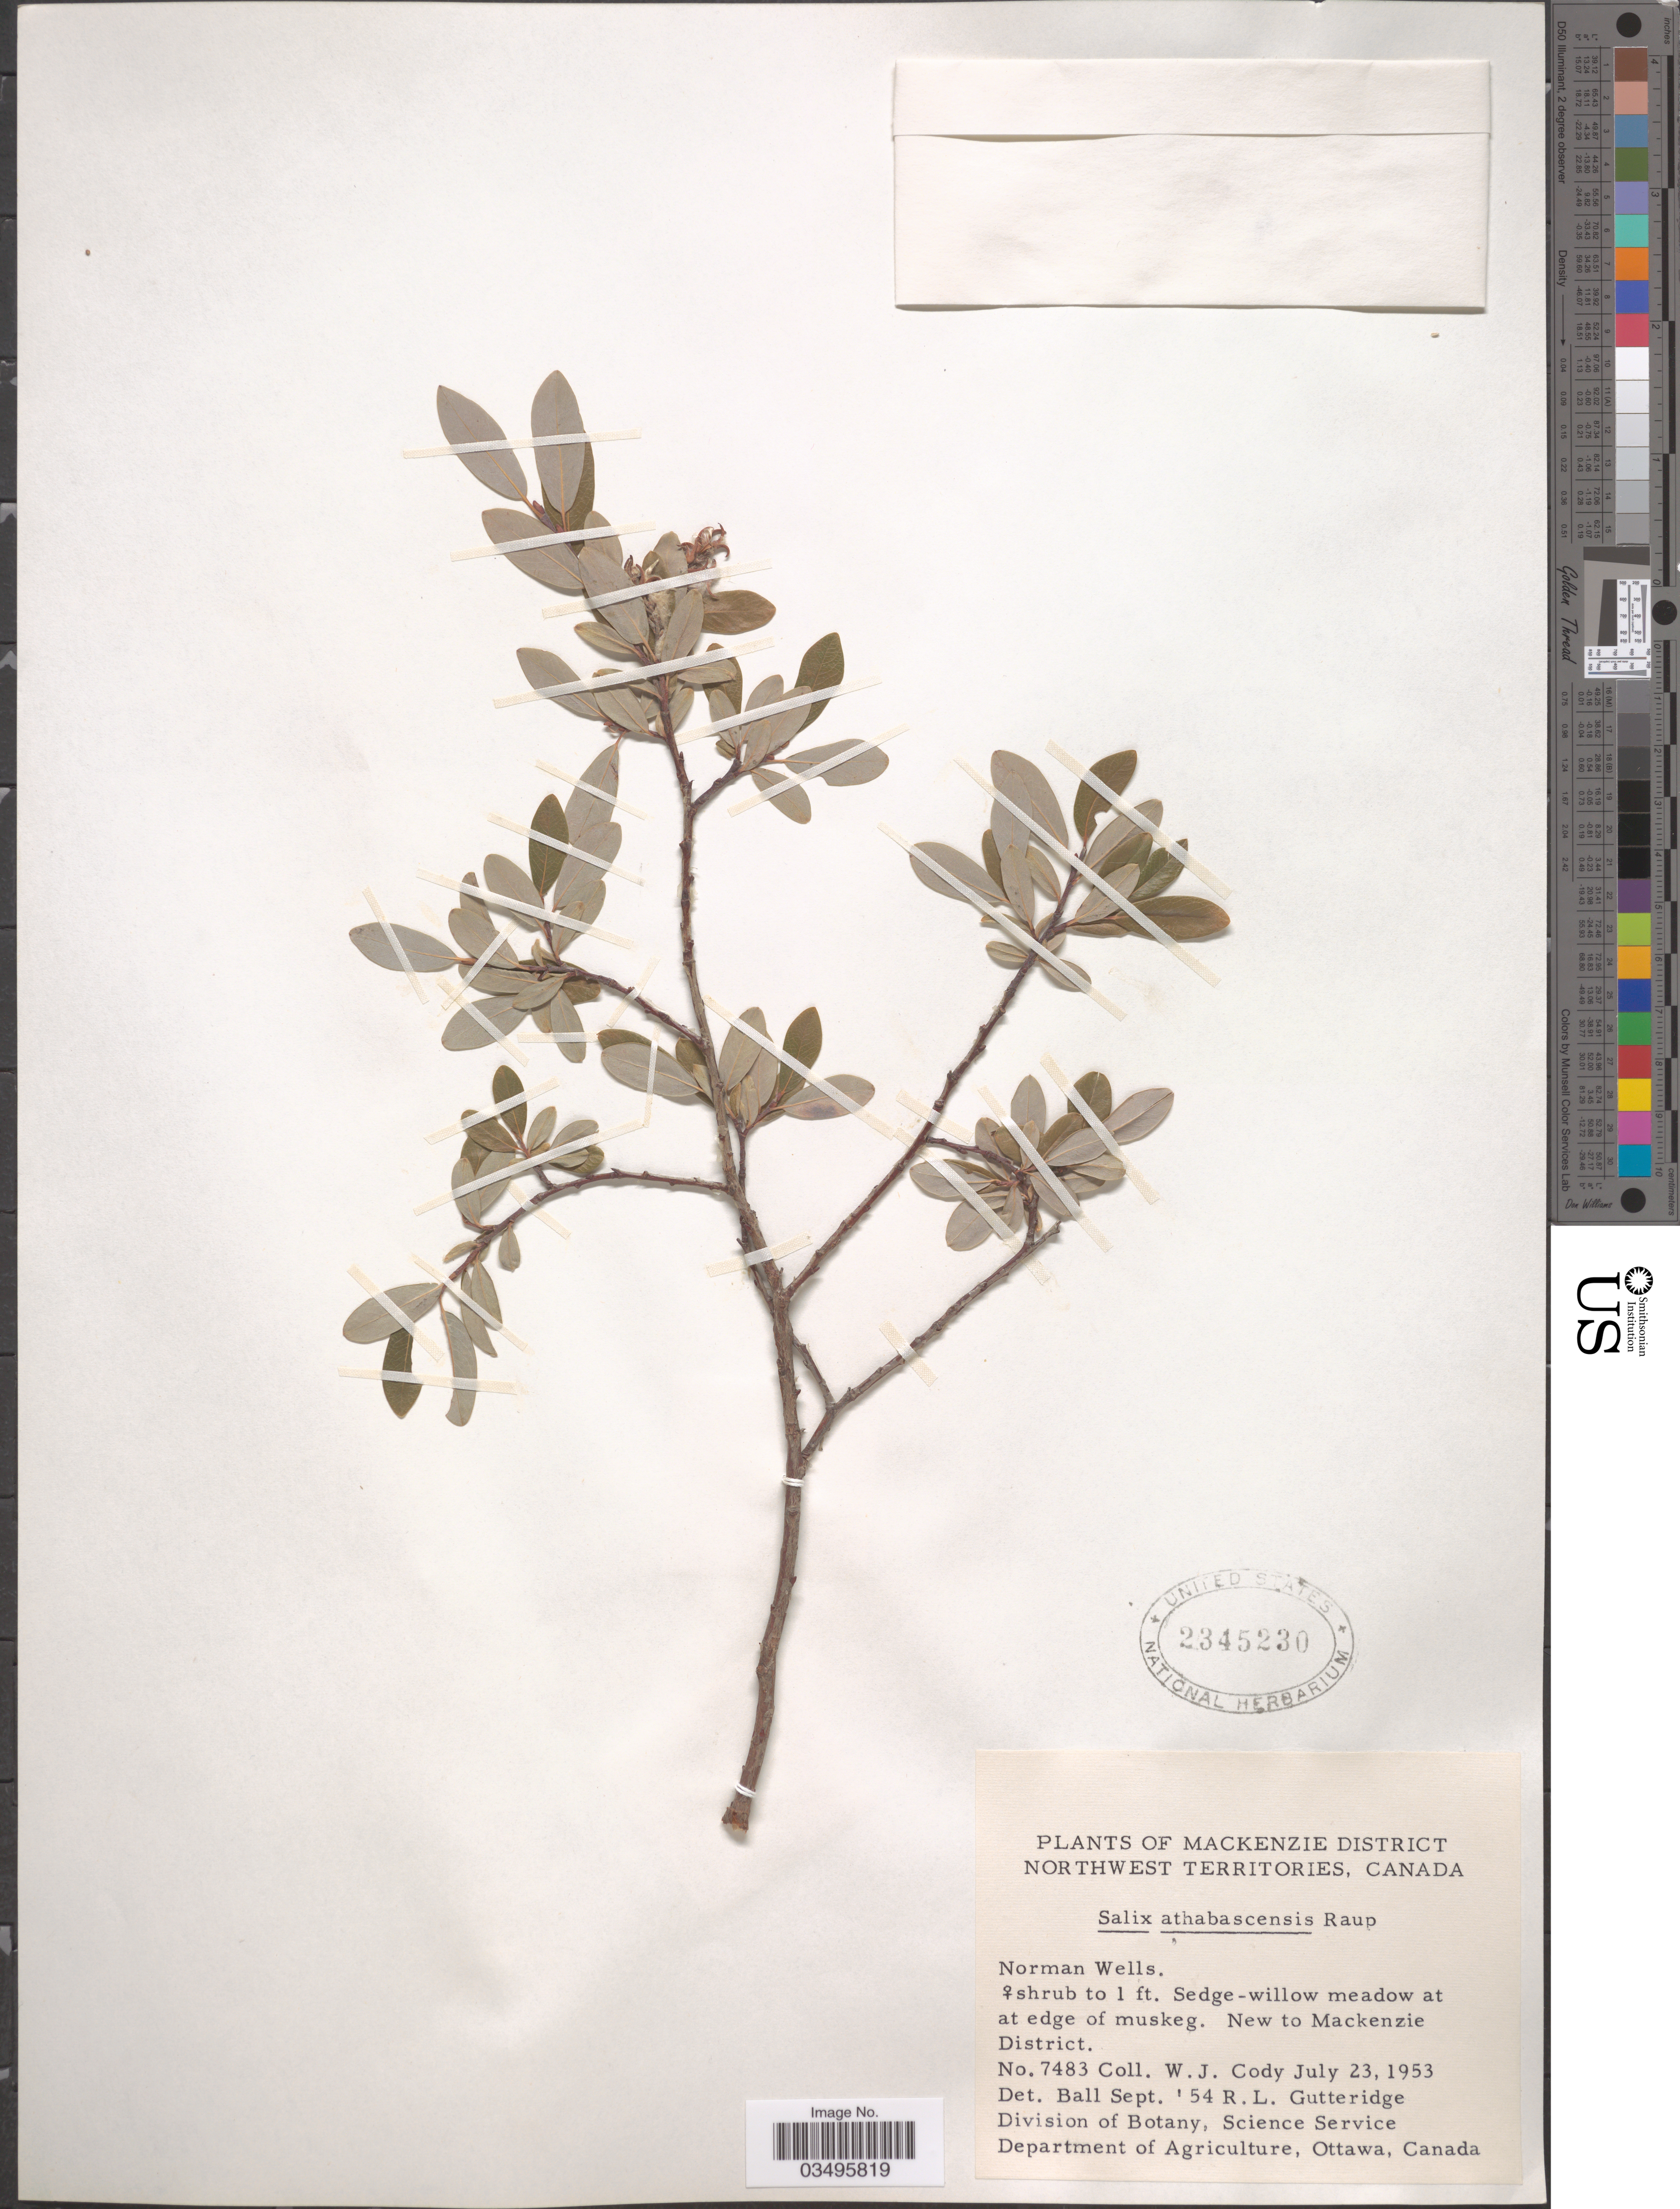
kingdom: Plantae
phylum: Tracheophyta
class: Magnoliopsida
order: Malpighiales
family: Salicaceae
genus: Salix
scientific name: Salix athabascensis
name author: Raup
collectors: W. Cody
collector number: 7483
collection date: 1953-07-23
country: Canada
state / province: Northwest Territories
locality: Mackenzie District. Norman Wells. New to Mackenzie District.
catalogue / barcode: US 2345230